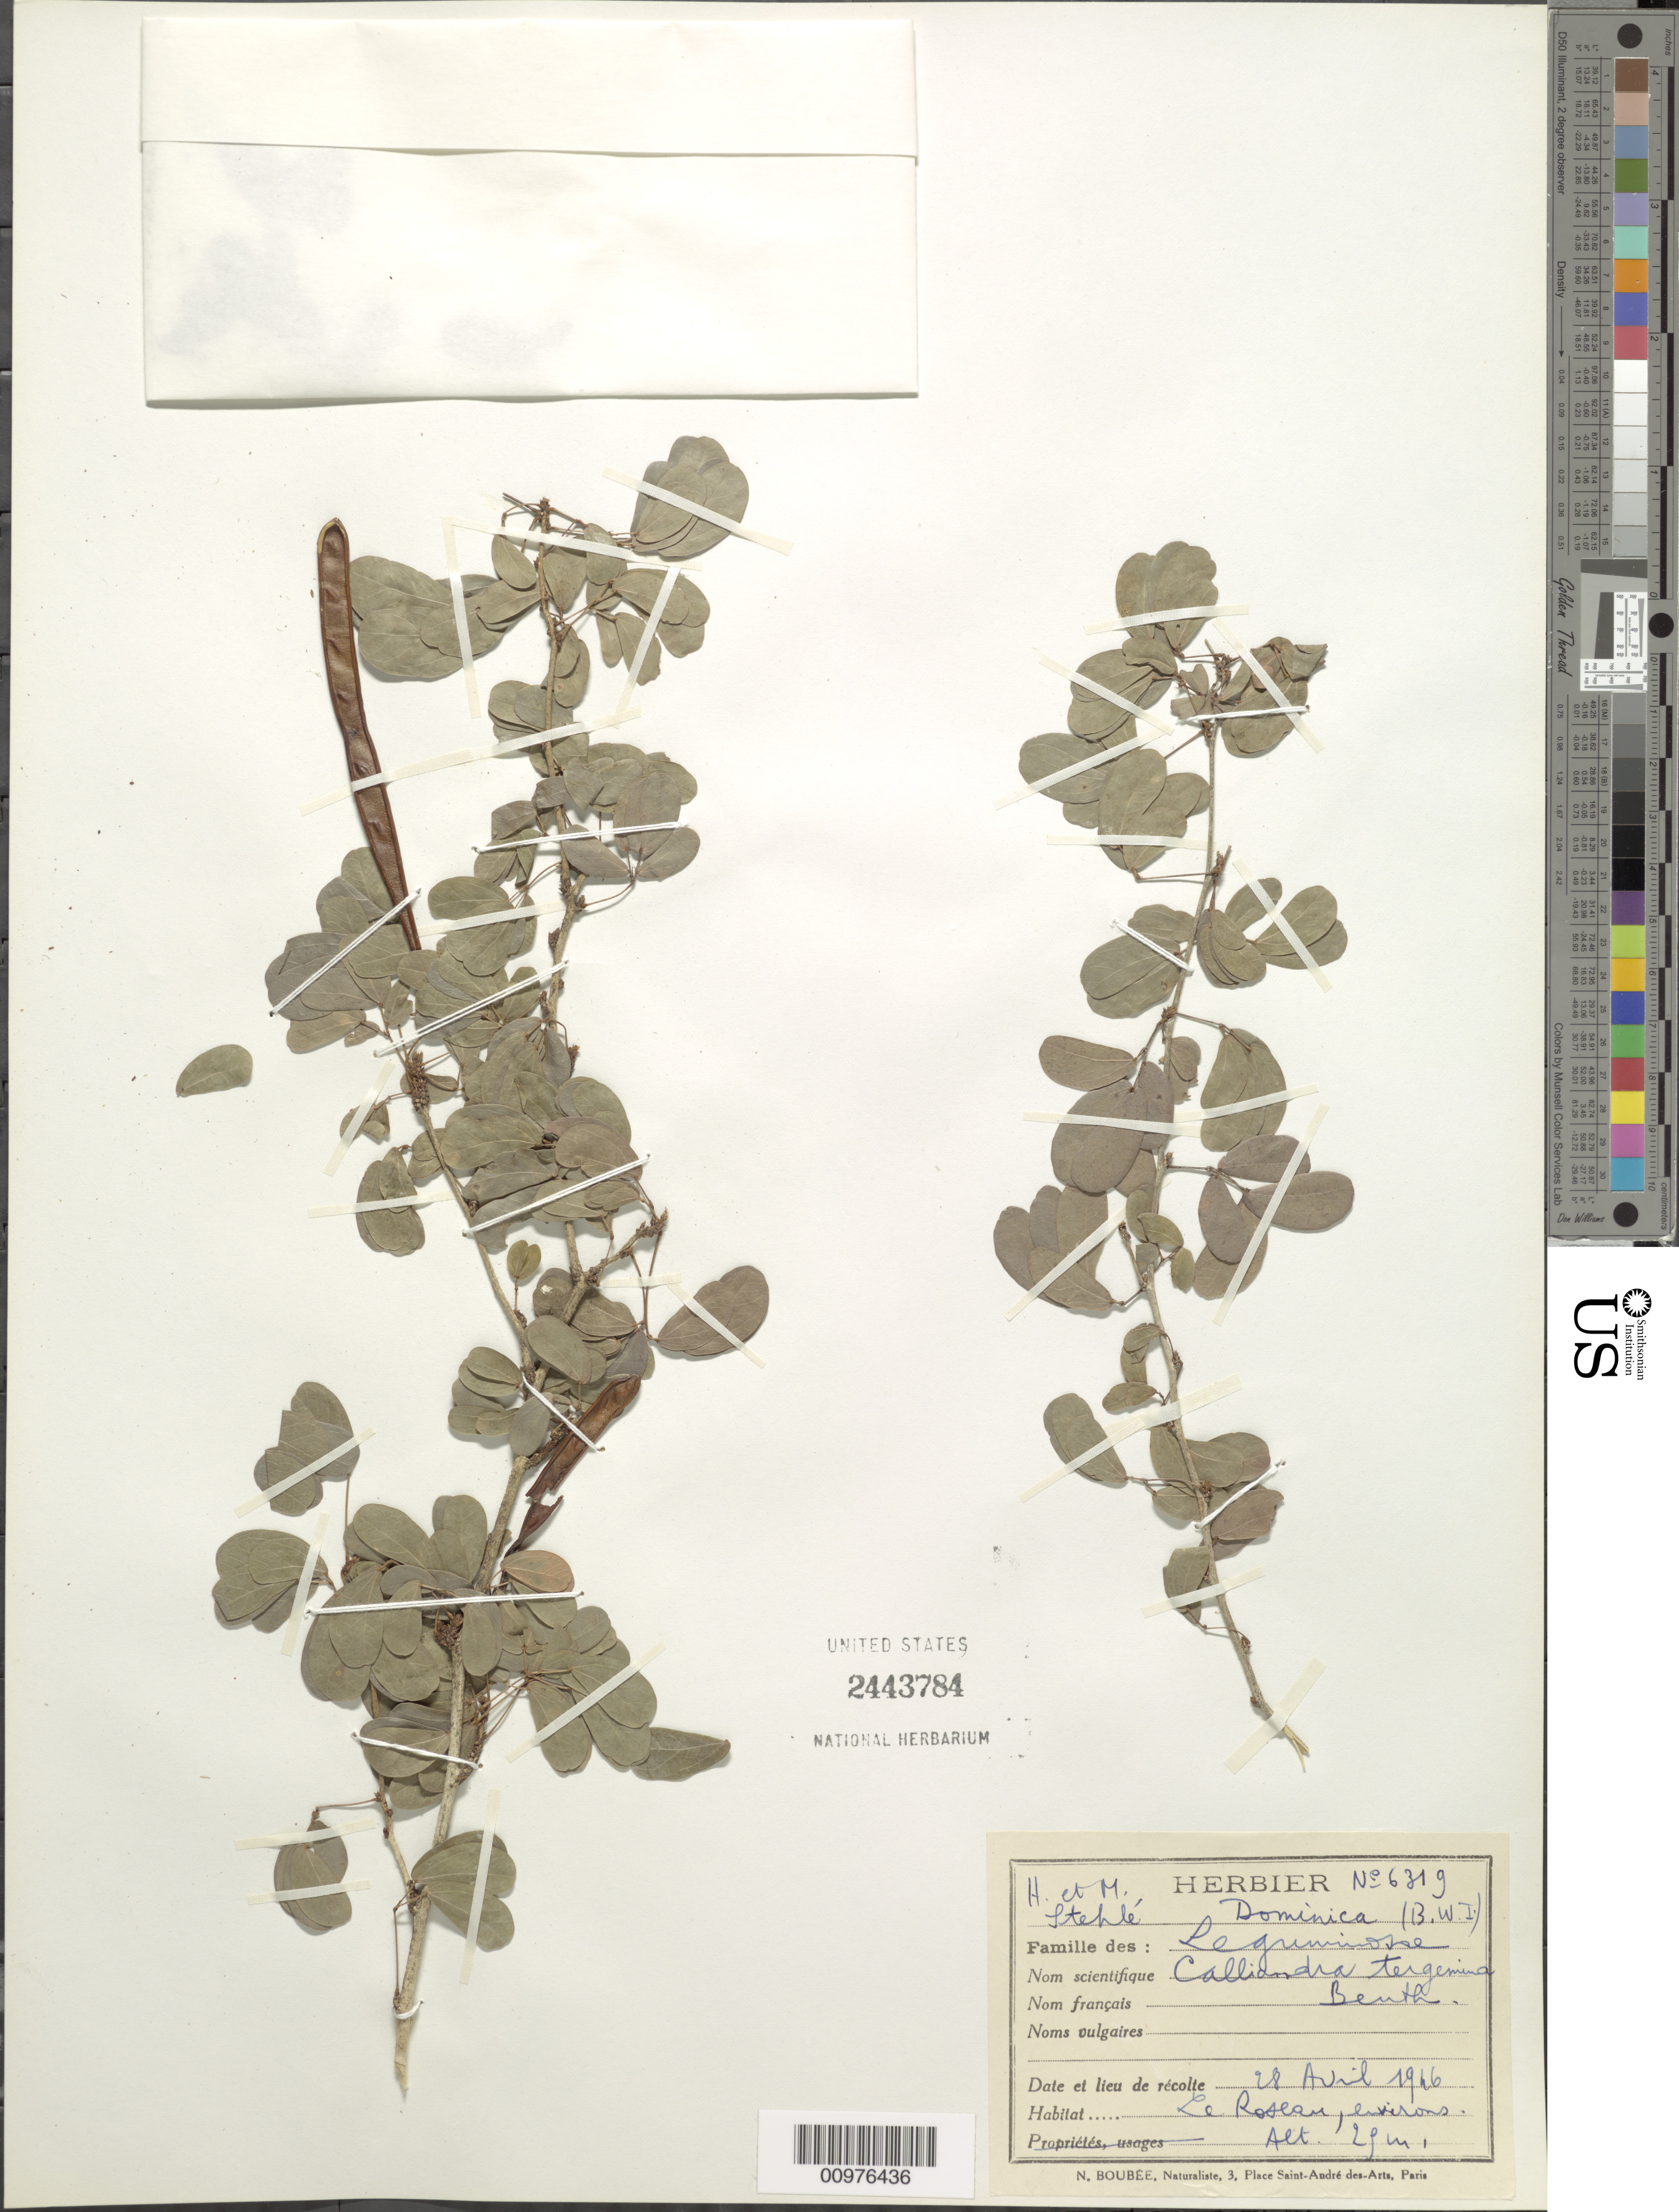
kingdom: Plantae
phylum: Tracheophyta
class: Magnoliopsida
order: Fabales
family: Fabaceae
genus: Calliandra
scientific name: Calliandra tergemina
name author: (L.) Benth.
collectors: H. Stehlé & M. Stehlé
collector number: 6319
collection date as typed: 28 Apr 1946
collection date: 1946-04-28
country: Dominica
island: Dominica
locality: Le Roseau environs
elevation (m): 28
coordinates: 0 N, 0 E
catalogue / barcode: US 2443784